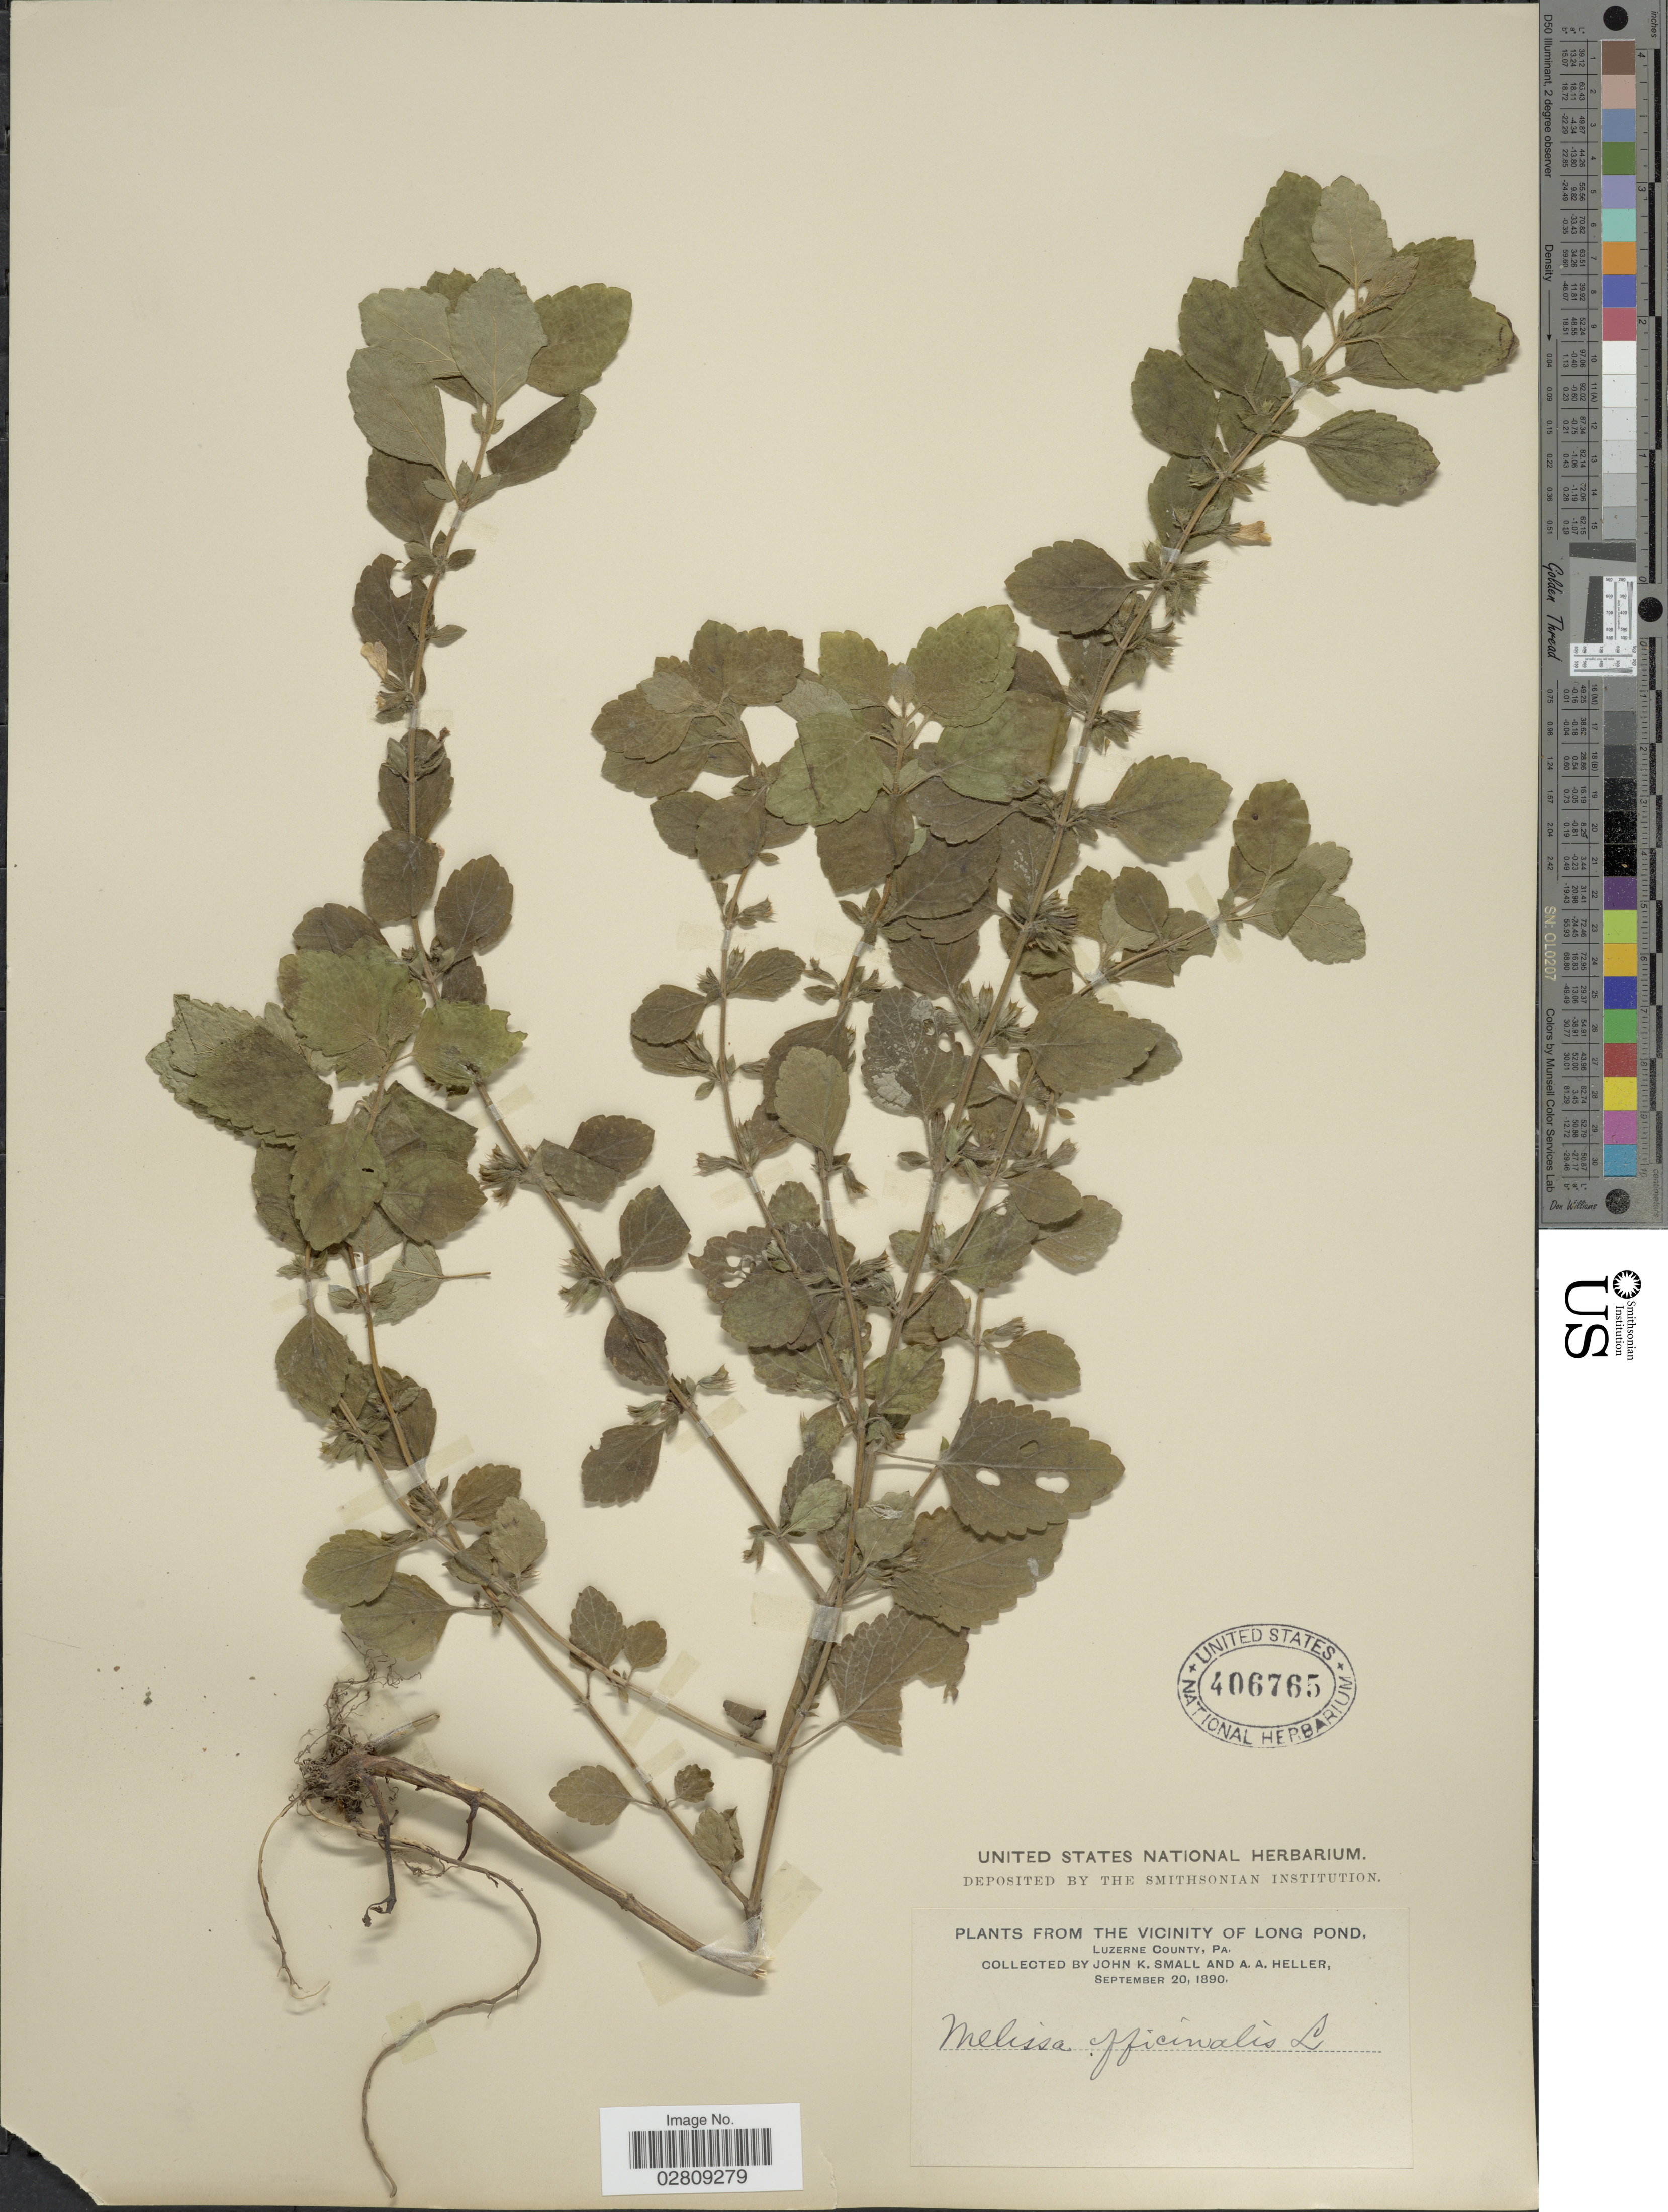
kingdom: Plantae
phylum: Tracheophyta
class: Magnoliopsida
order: Lamiales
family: Lamiaceae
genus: Melissa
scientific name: Melissa officinalis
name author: L.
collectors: J. K. Small & A. A. Heller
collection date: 1890-09-20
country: United States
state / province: Pennsylvania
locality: From the vicinity of Long Pond, Luzerne County.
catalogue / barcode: US 406765